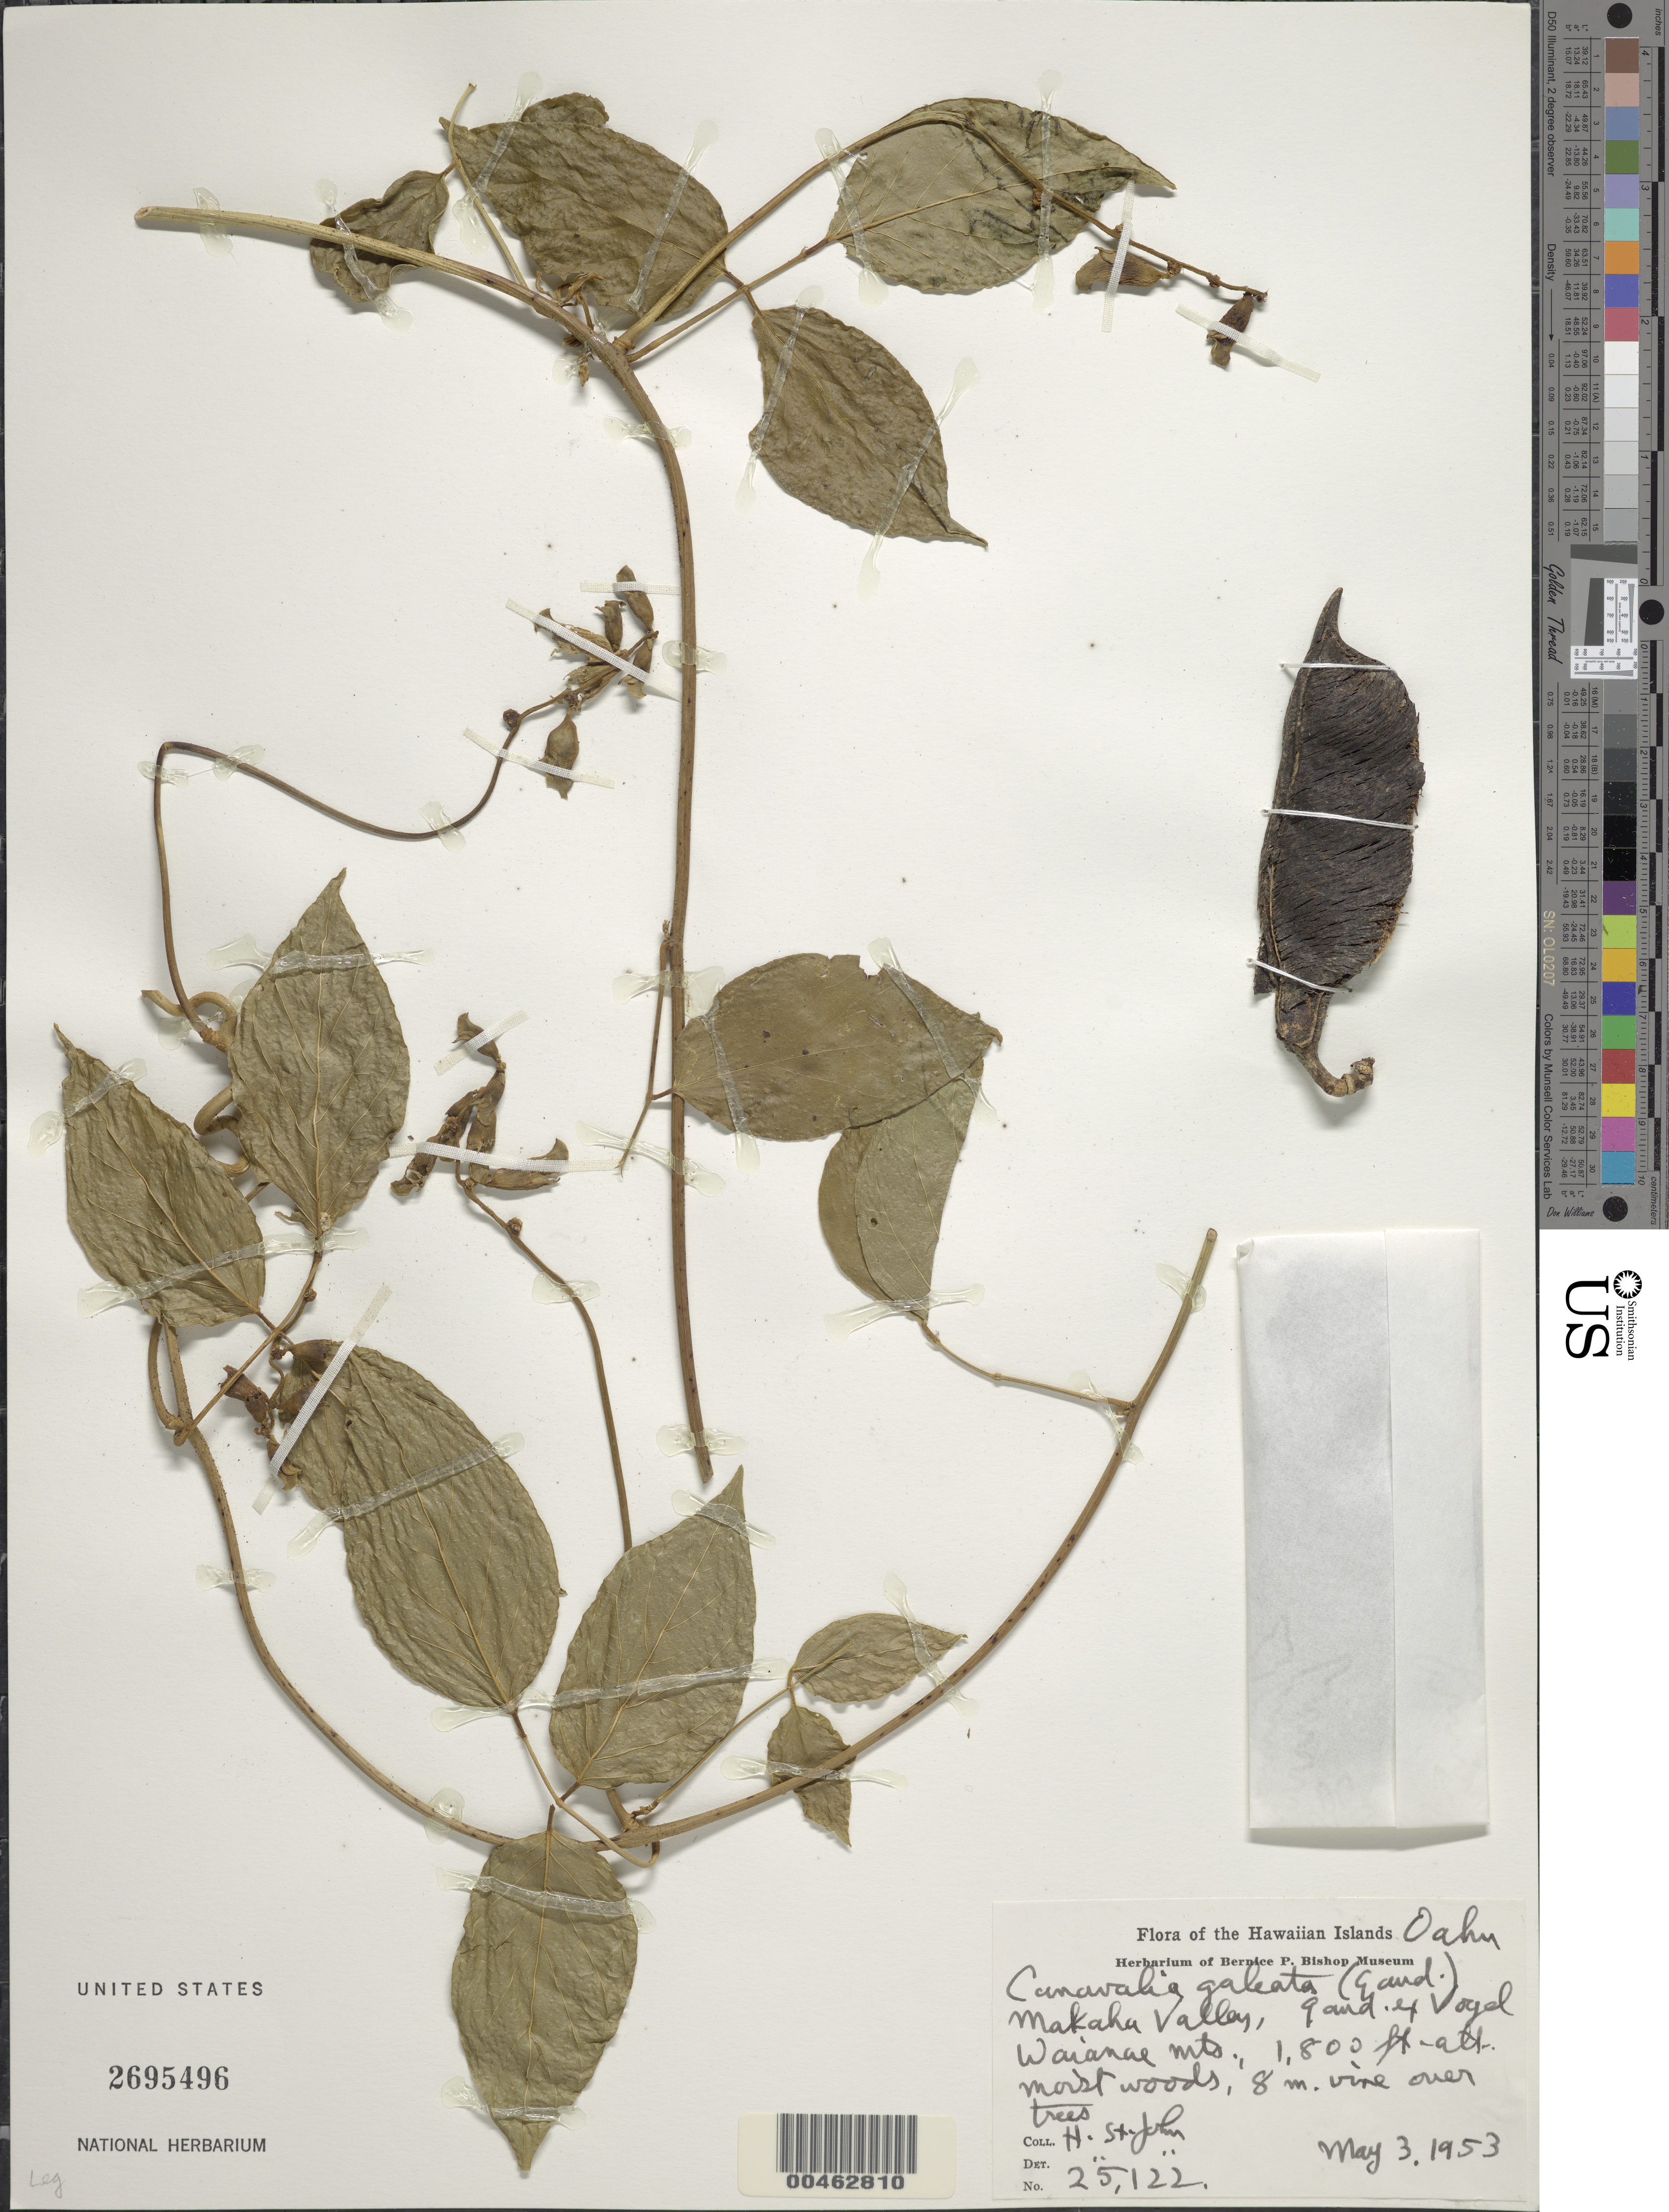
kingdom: Plantae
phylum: Tracheophyta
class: Magnoliopsida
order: Fabales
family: Fabaceae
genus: Canavalia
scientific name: Canavalia galeata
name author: Gaudich.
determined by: St. John, H.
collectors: H. St. John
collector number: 25122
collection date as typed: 3 May 1953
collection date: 1953-05-03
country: United States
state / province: Hawaii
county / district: Honolulu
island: Oahu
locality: Makaha Valley, Waianae Mts.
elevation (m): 549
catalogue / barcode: US 2695496